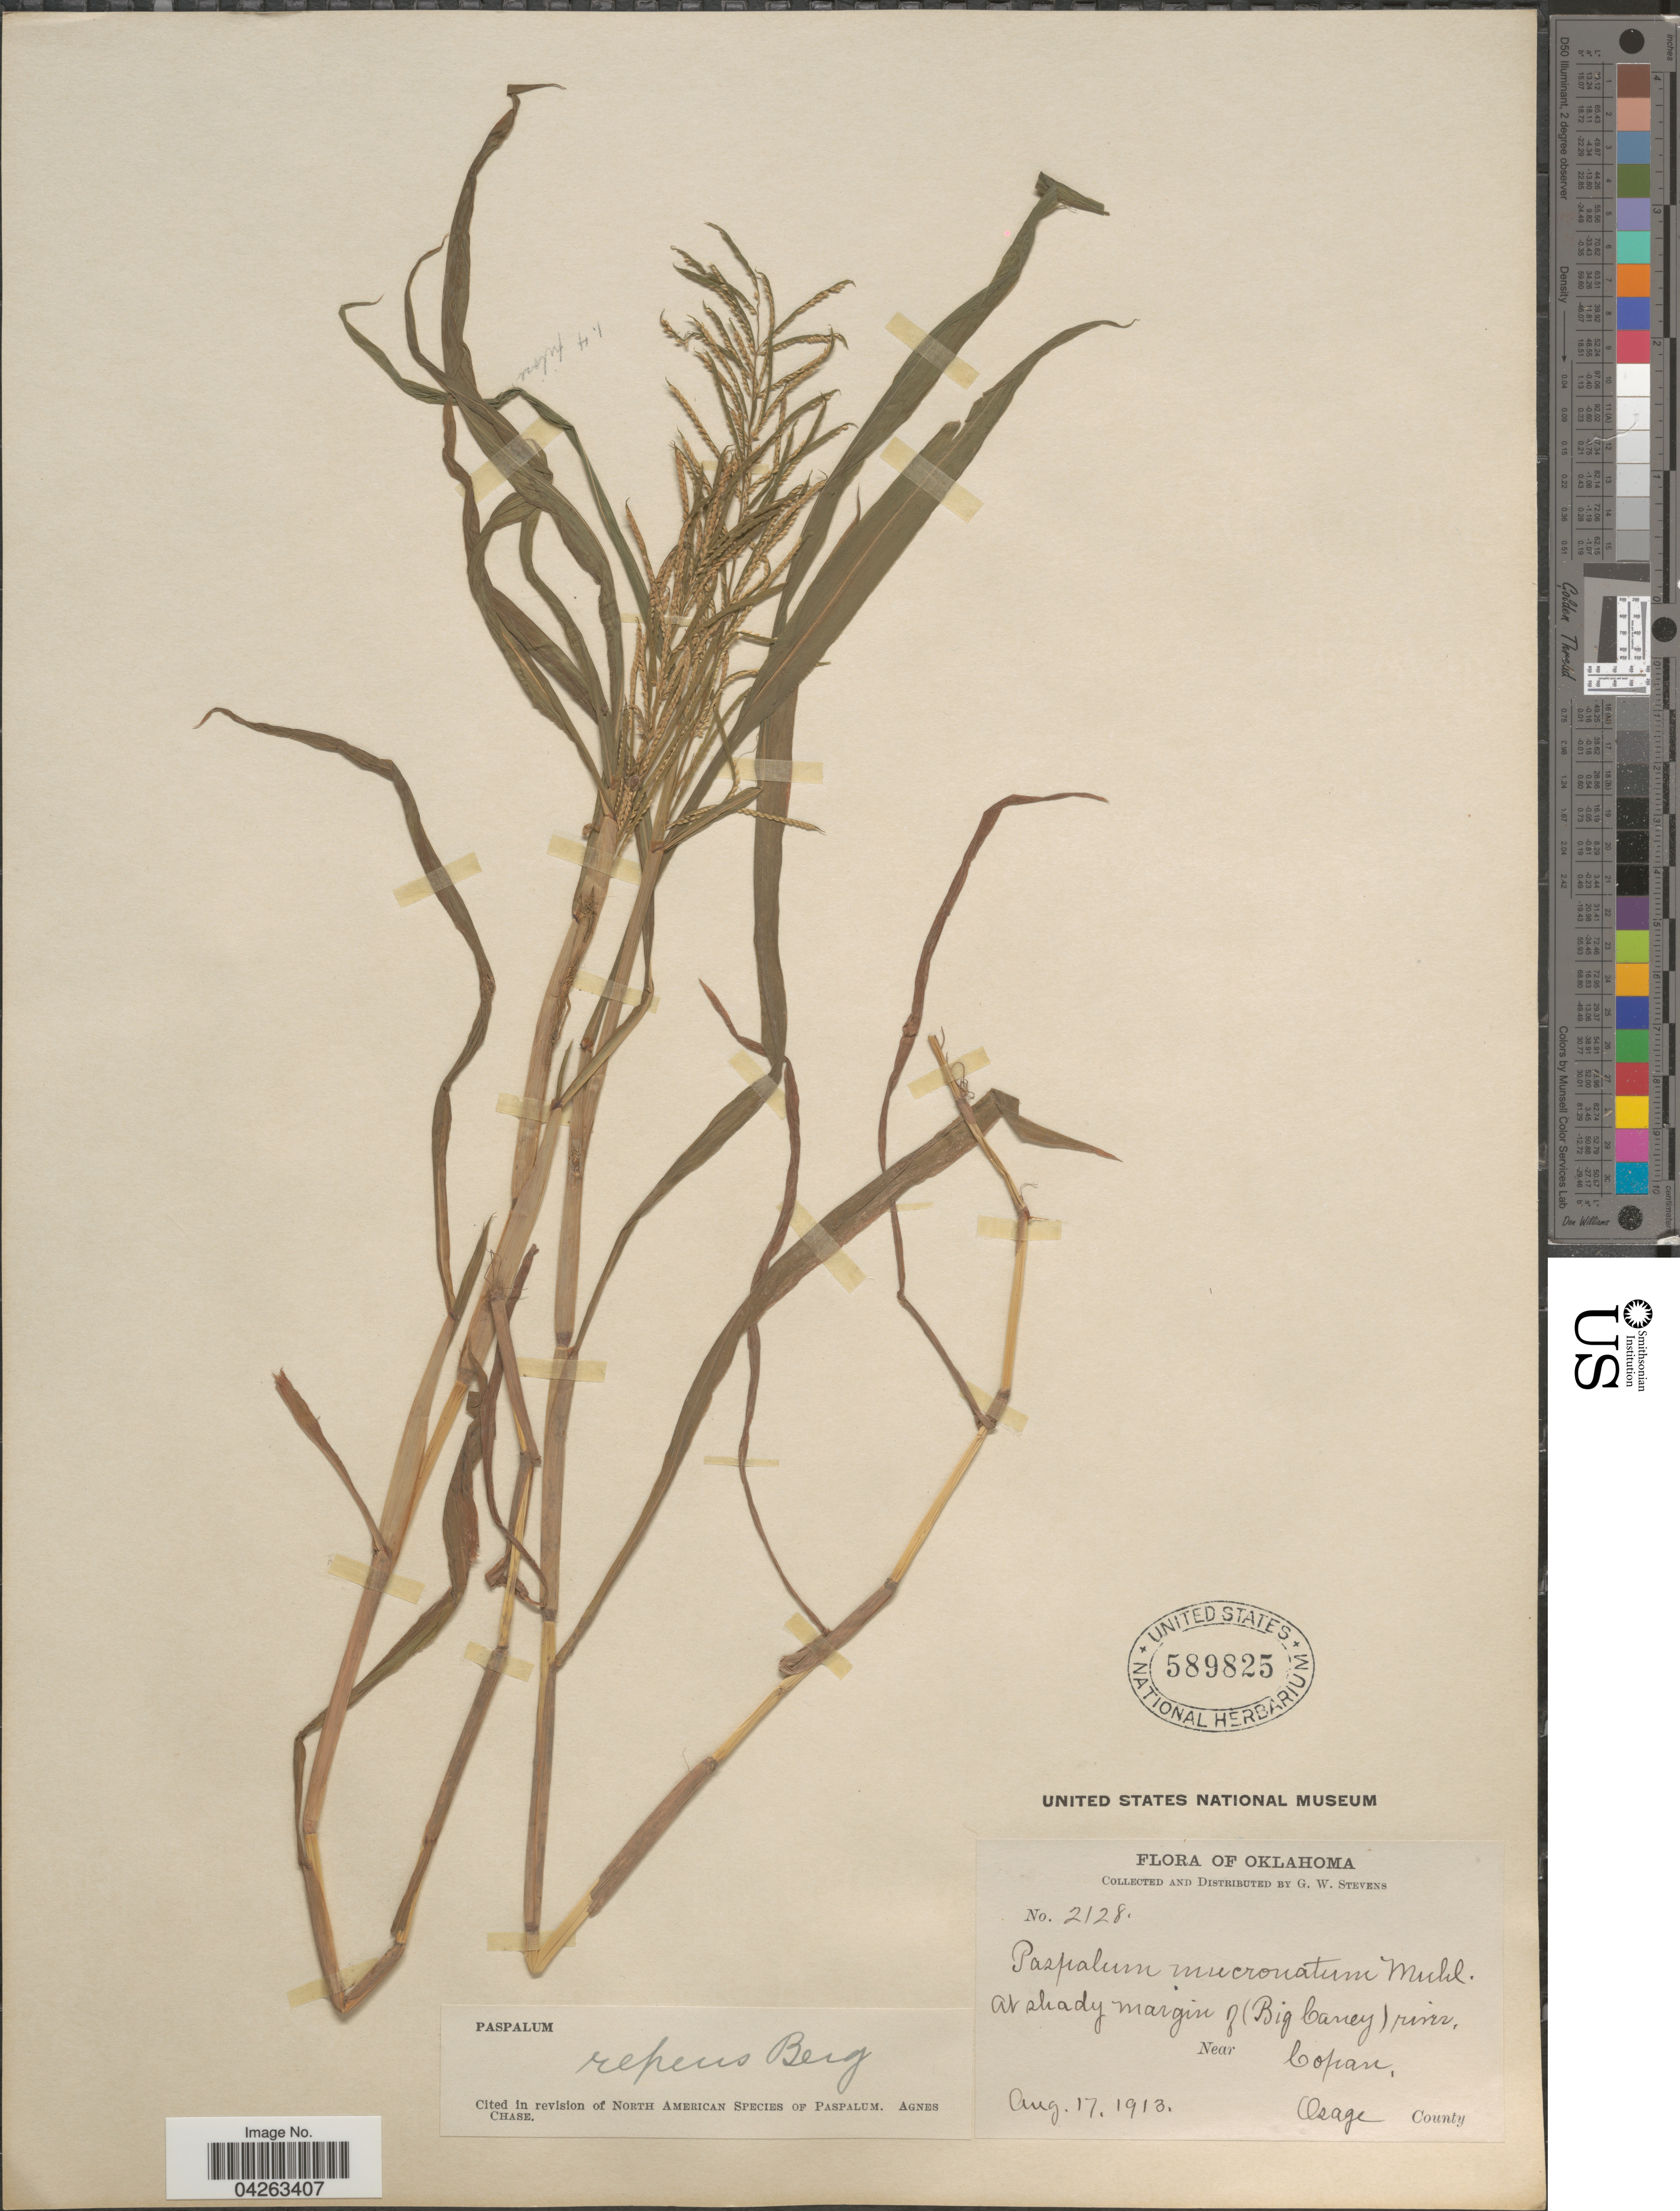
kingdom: Plantae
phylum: Tracheophyta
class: Liliopsida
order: Poales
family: Poaceae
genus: Paspalum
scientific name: Paspalum repens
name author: P.J. Bergius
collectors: G. W. Stevens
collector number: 2128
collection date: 1913-08-17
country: United States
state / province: Oklahoma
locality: At shady margin of (Big Caney) river, Near Copan, Osage County.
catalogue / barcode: US 589825